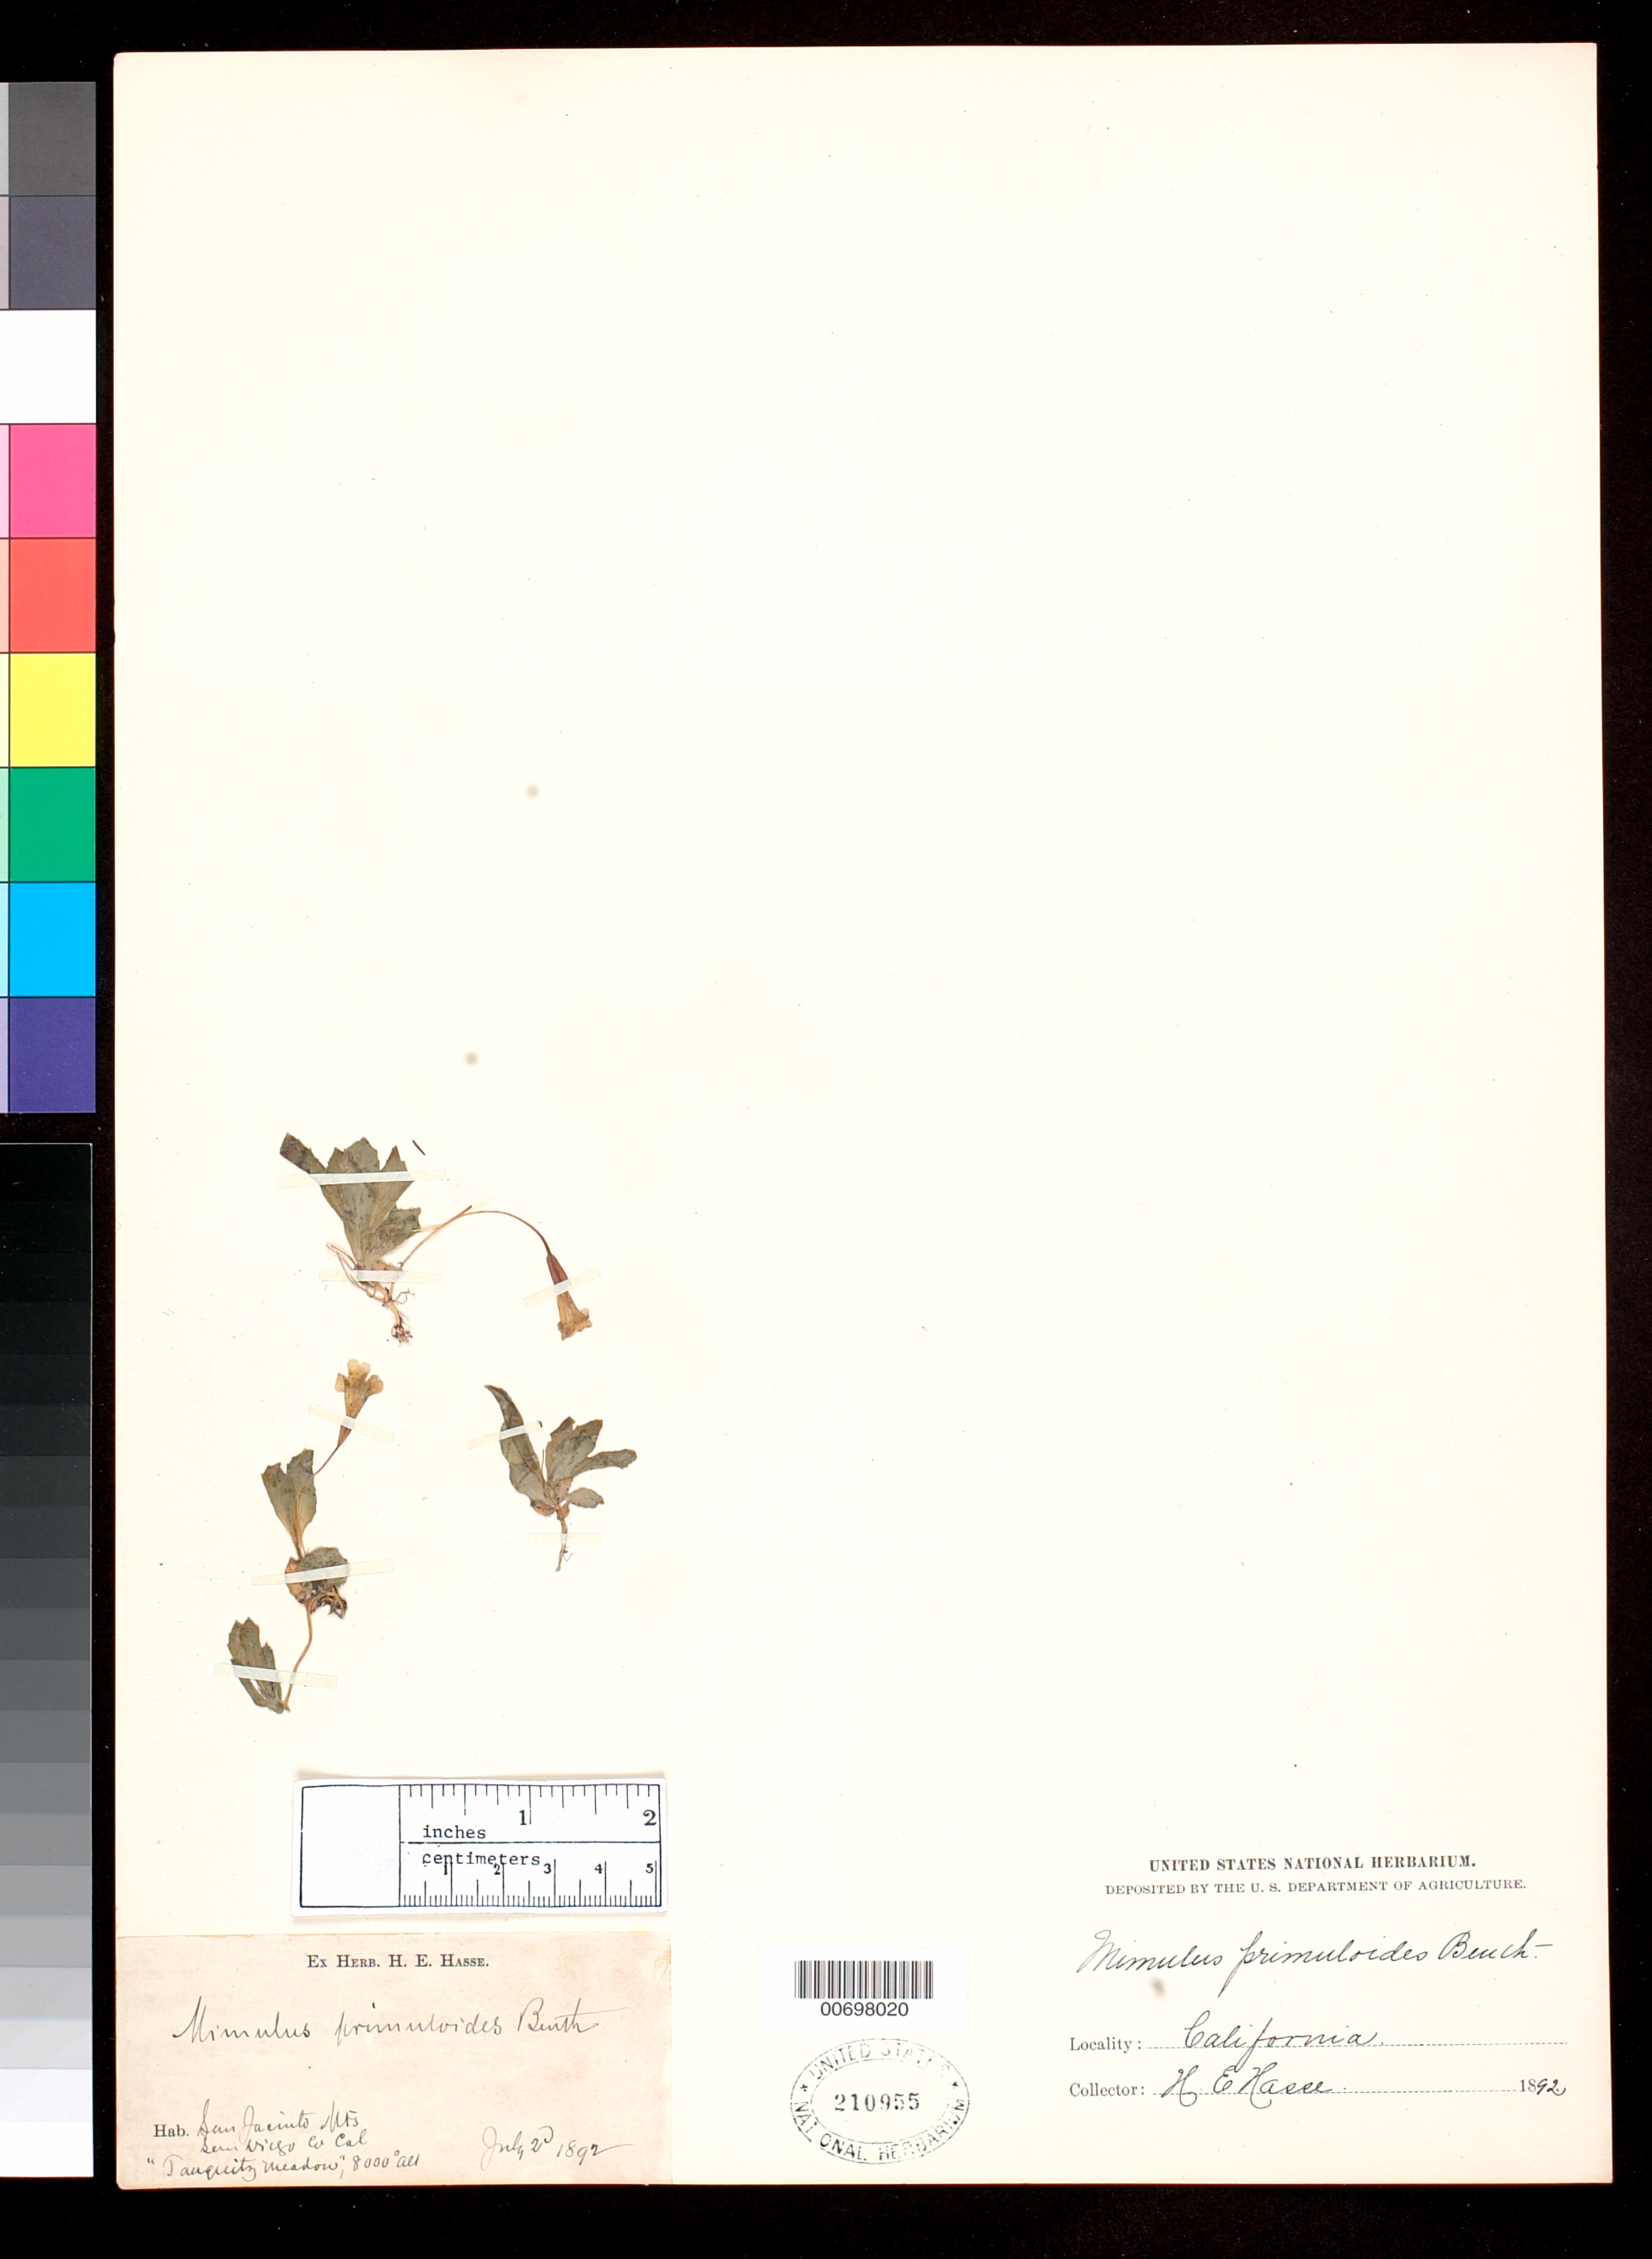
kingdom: Plantae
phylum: Tracheophyta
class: Magnoliopsida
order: Lamiales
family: Phrymaceae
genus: Mimulus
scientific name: Mimulus primuloides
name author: Benth.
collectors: H. E. Hasse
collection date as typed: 20 Jul 1892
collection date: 1892-07-20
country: United States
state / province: California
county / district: Riverside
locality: San Jacinto Mts., "Tauquitz Meadow."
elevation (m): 2438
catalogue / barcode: US 210955